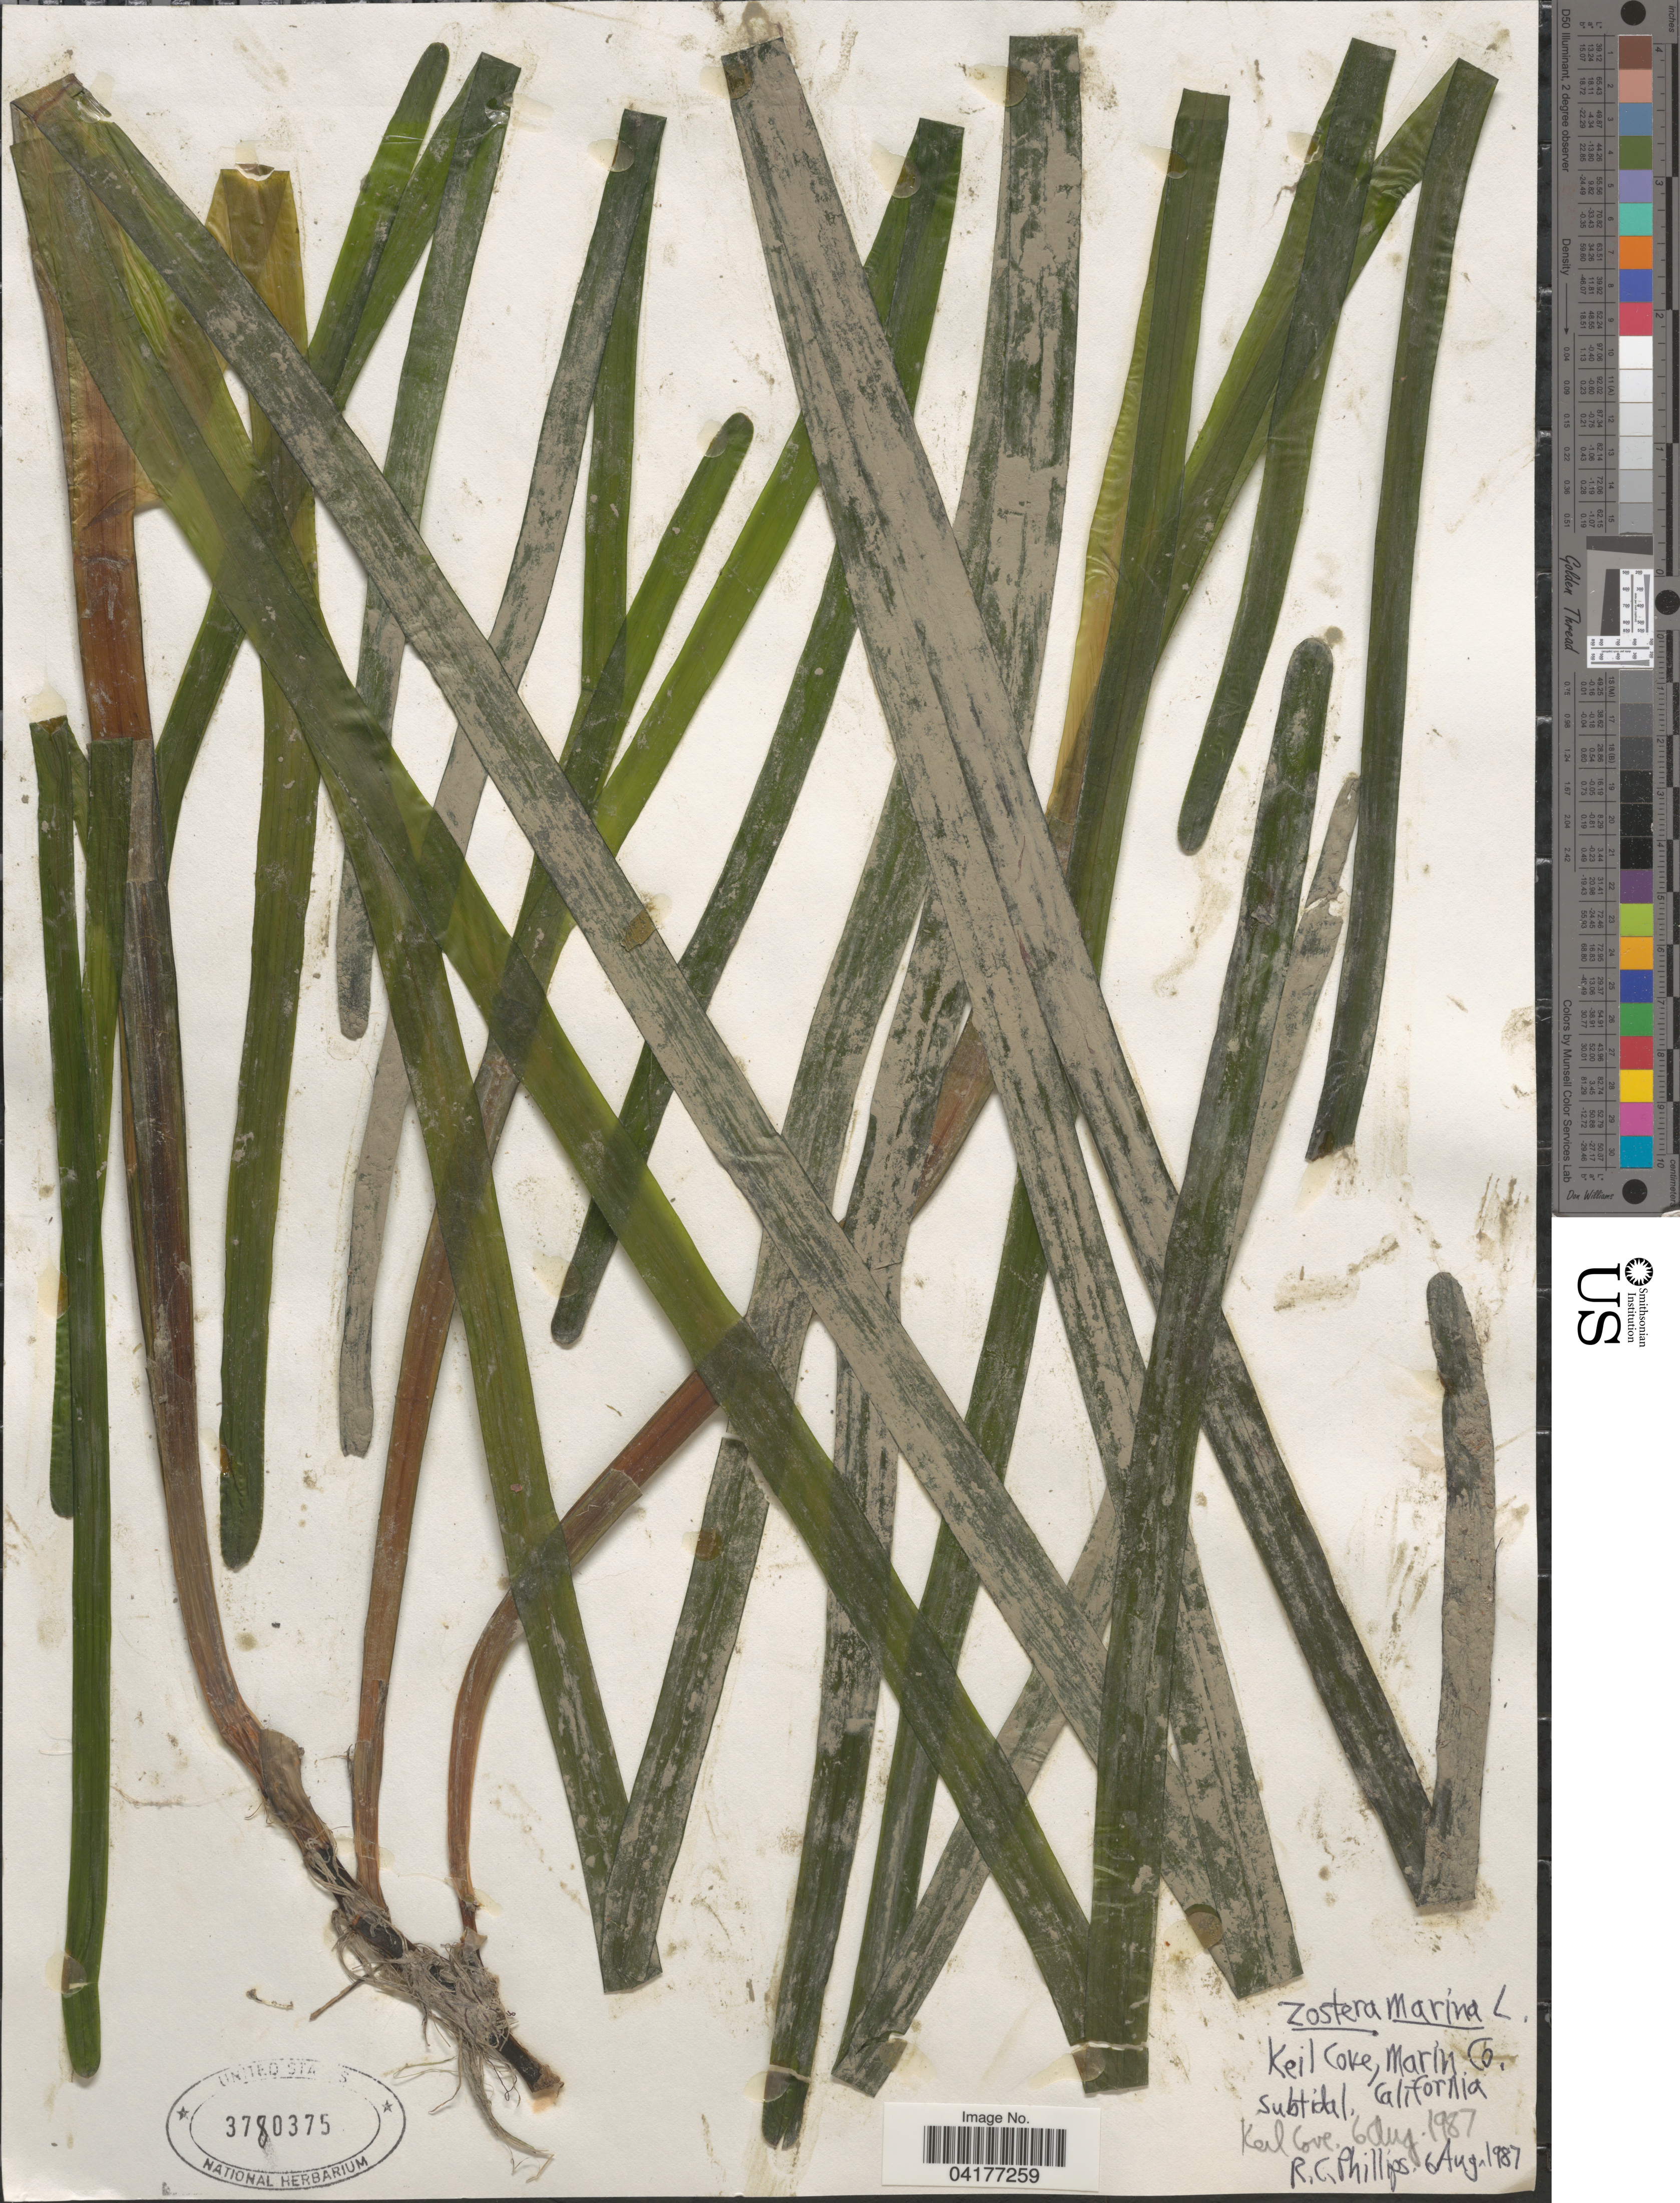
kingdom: Plantae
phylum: Tracheophyta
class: Liliopsida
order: Alismatales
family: Zosteraceae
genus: Zostera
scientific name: Zostera marina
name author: L.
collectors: R. C. Phillips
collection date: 1987-08-06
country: United States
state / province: California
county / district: Marin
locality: Keil Cove, Marin Co. Subtidal.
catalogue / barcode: US 3780375